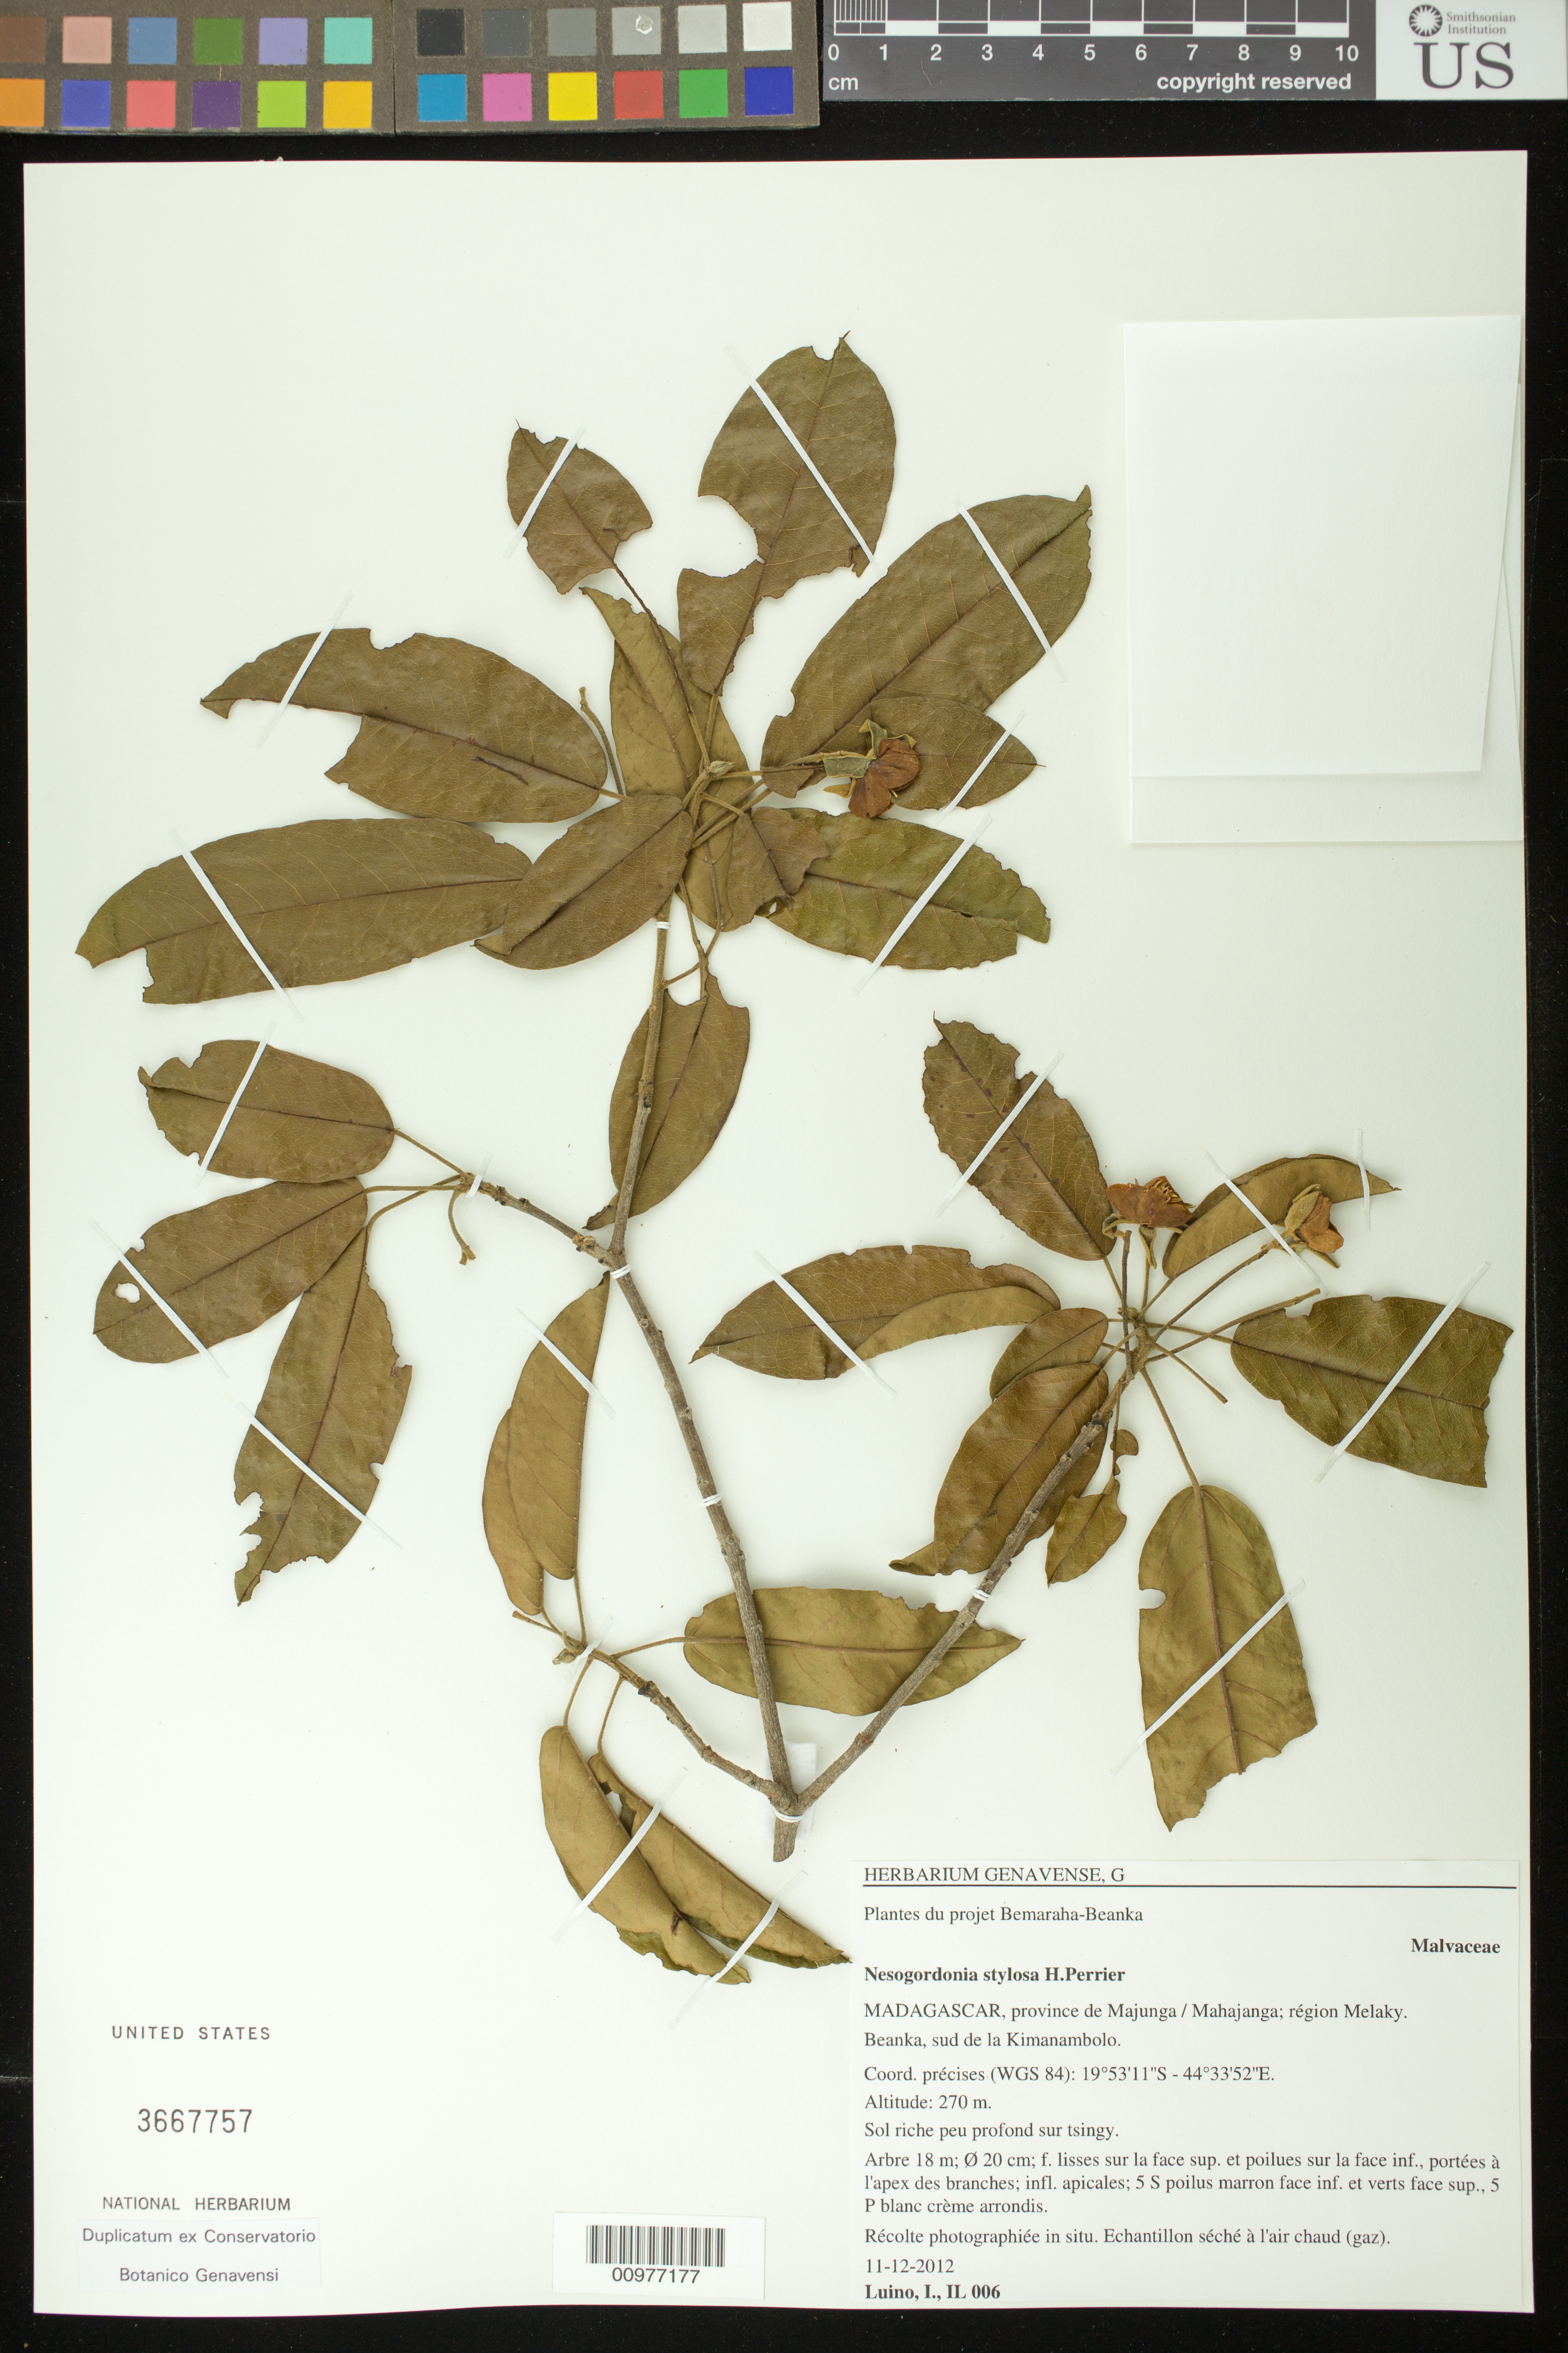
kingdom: Plantae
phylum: Tracheophyta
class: Magnoliopsida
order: Malvales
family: Malvaceae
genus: Nesogordonia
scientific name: Nesogordonia stylosa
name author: H. Perrier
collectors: I. Luino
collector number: IL 006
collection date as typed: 11-12-2012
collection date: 2012-12-11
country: Madagascar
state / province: Melaky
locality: region Melaky, sud de la Kimanambolo. Beanka.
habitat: sol riche peu profond sur tsingy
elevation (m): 270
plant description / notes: echantillon seche a l'air chaud (gaz)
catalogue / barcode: US 3667757